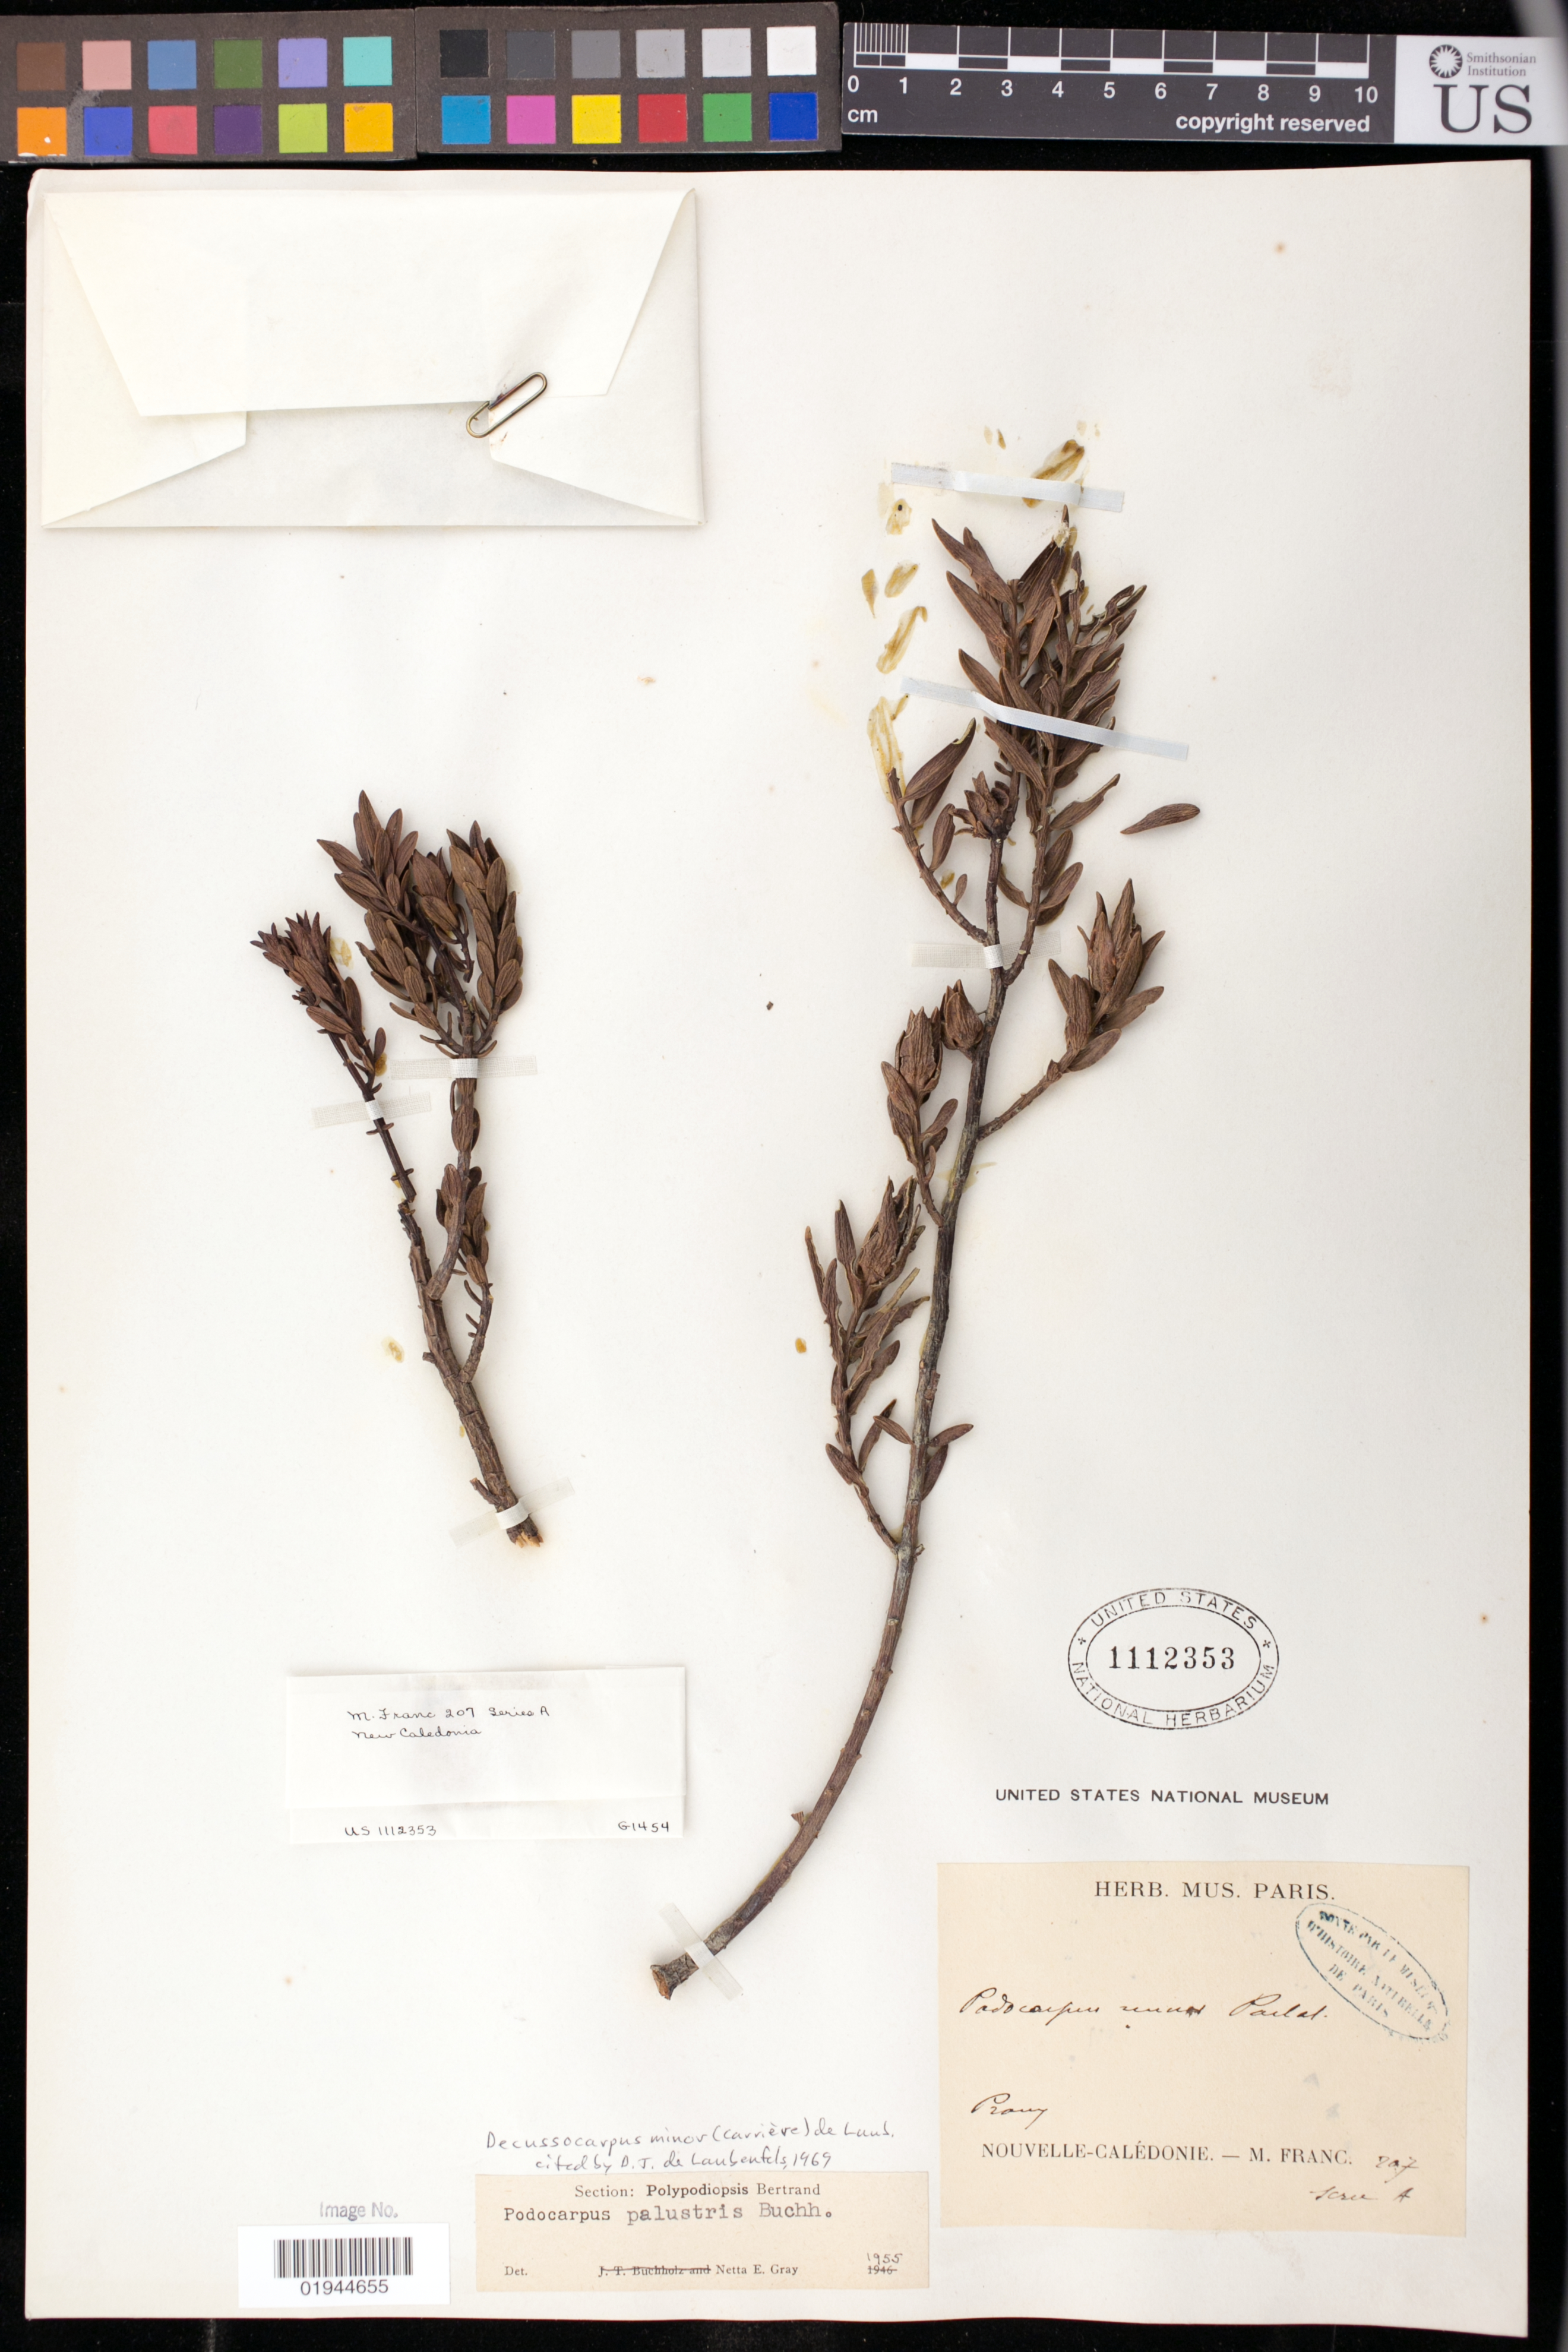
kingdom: Plantae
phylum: Tracheophyta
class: Pinopsida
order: Pinales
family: Podocarpaceae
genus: Decussocarpus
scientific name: Decussocarpus minus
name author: (Carrière) de Laub.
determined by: Laubenfels, D. J. de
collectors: I. Franc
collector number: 207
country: New Caledonia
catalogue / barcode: US 1112353